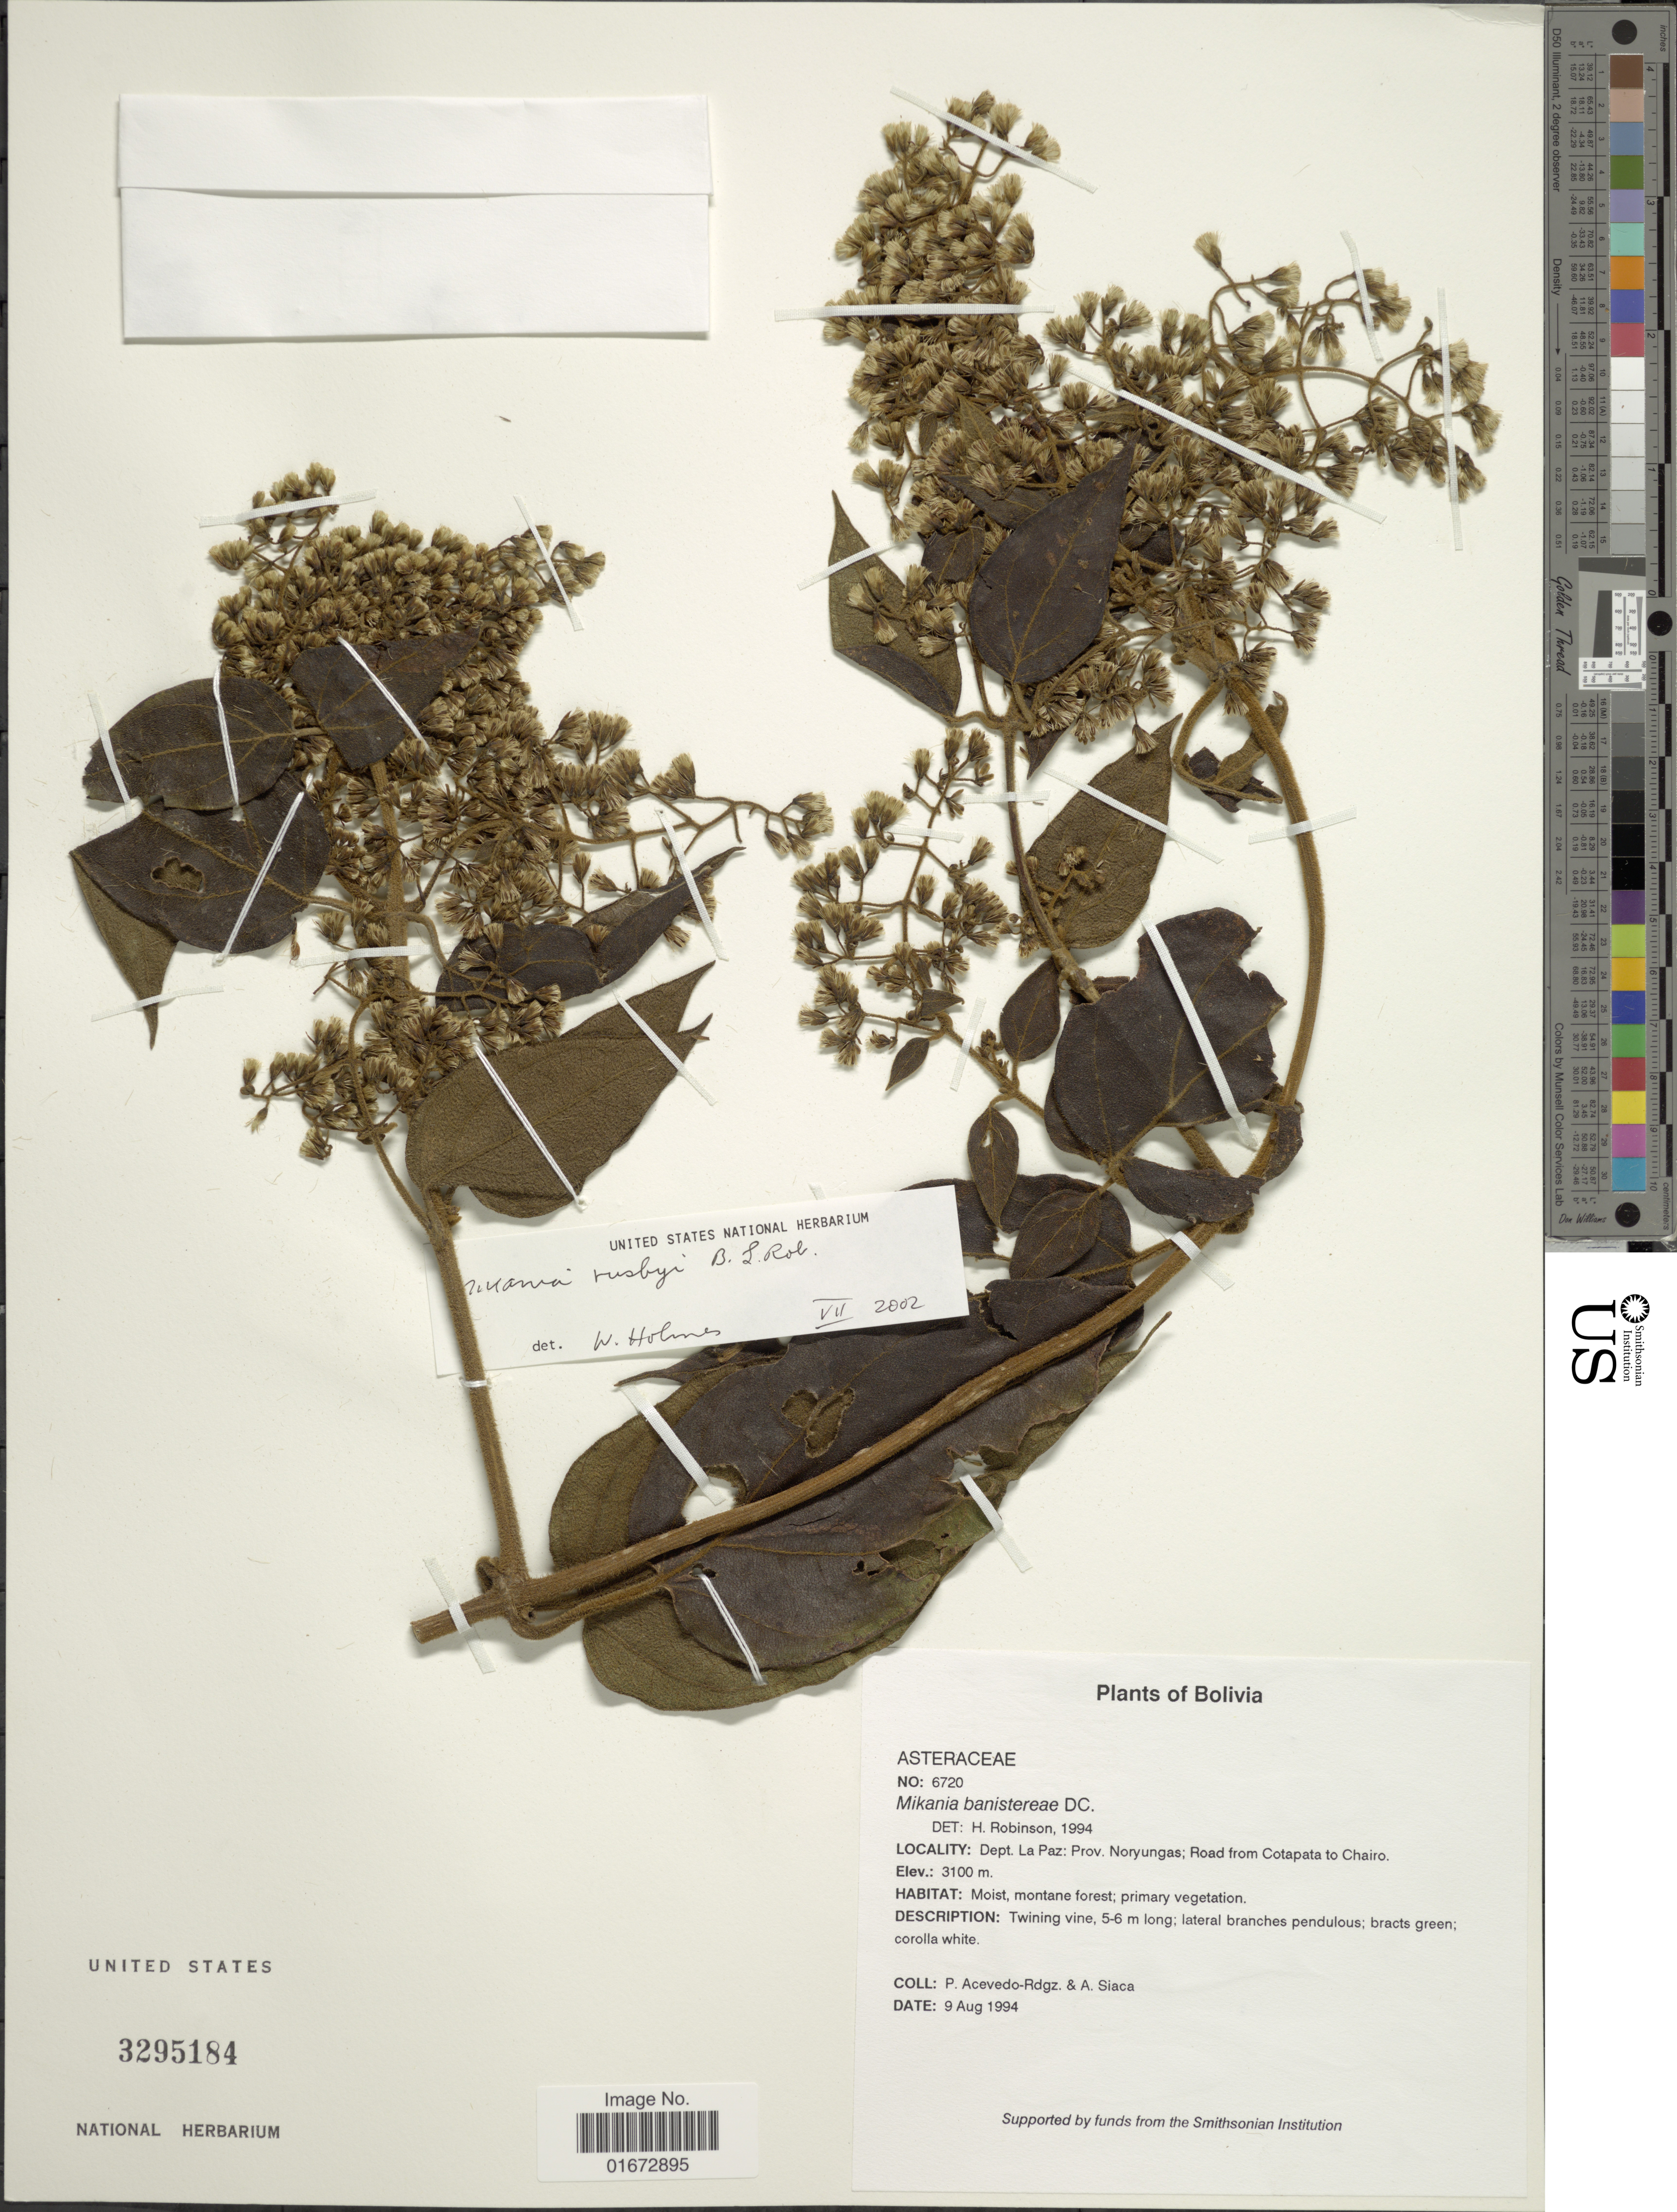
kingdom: Plantae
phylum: Tracheophyta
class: Magnoliopsida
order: Asterales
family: Asteraceae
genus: Mikania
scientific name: Mikania rusbyi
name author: B.L. Rob.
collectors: P. Acevedo-Rodr. & A. Siaca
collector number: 6720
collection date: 1994-08-09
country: Bolivia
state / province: La Paz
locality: Dept. La Paz: Prov. Noryungas; Road from Cotapata to Chairo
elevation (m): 3100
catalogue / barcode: US 3295184